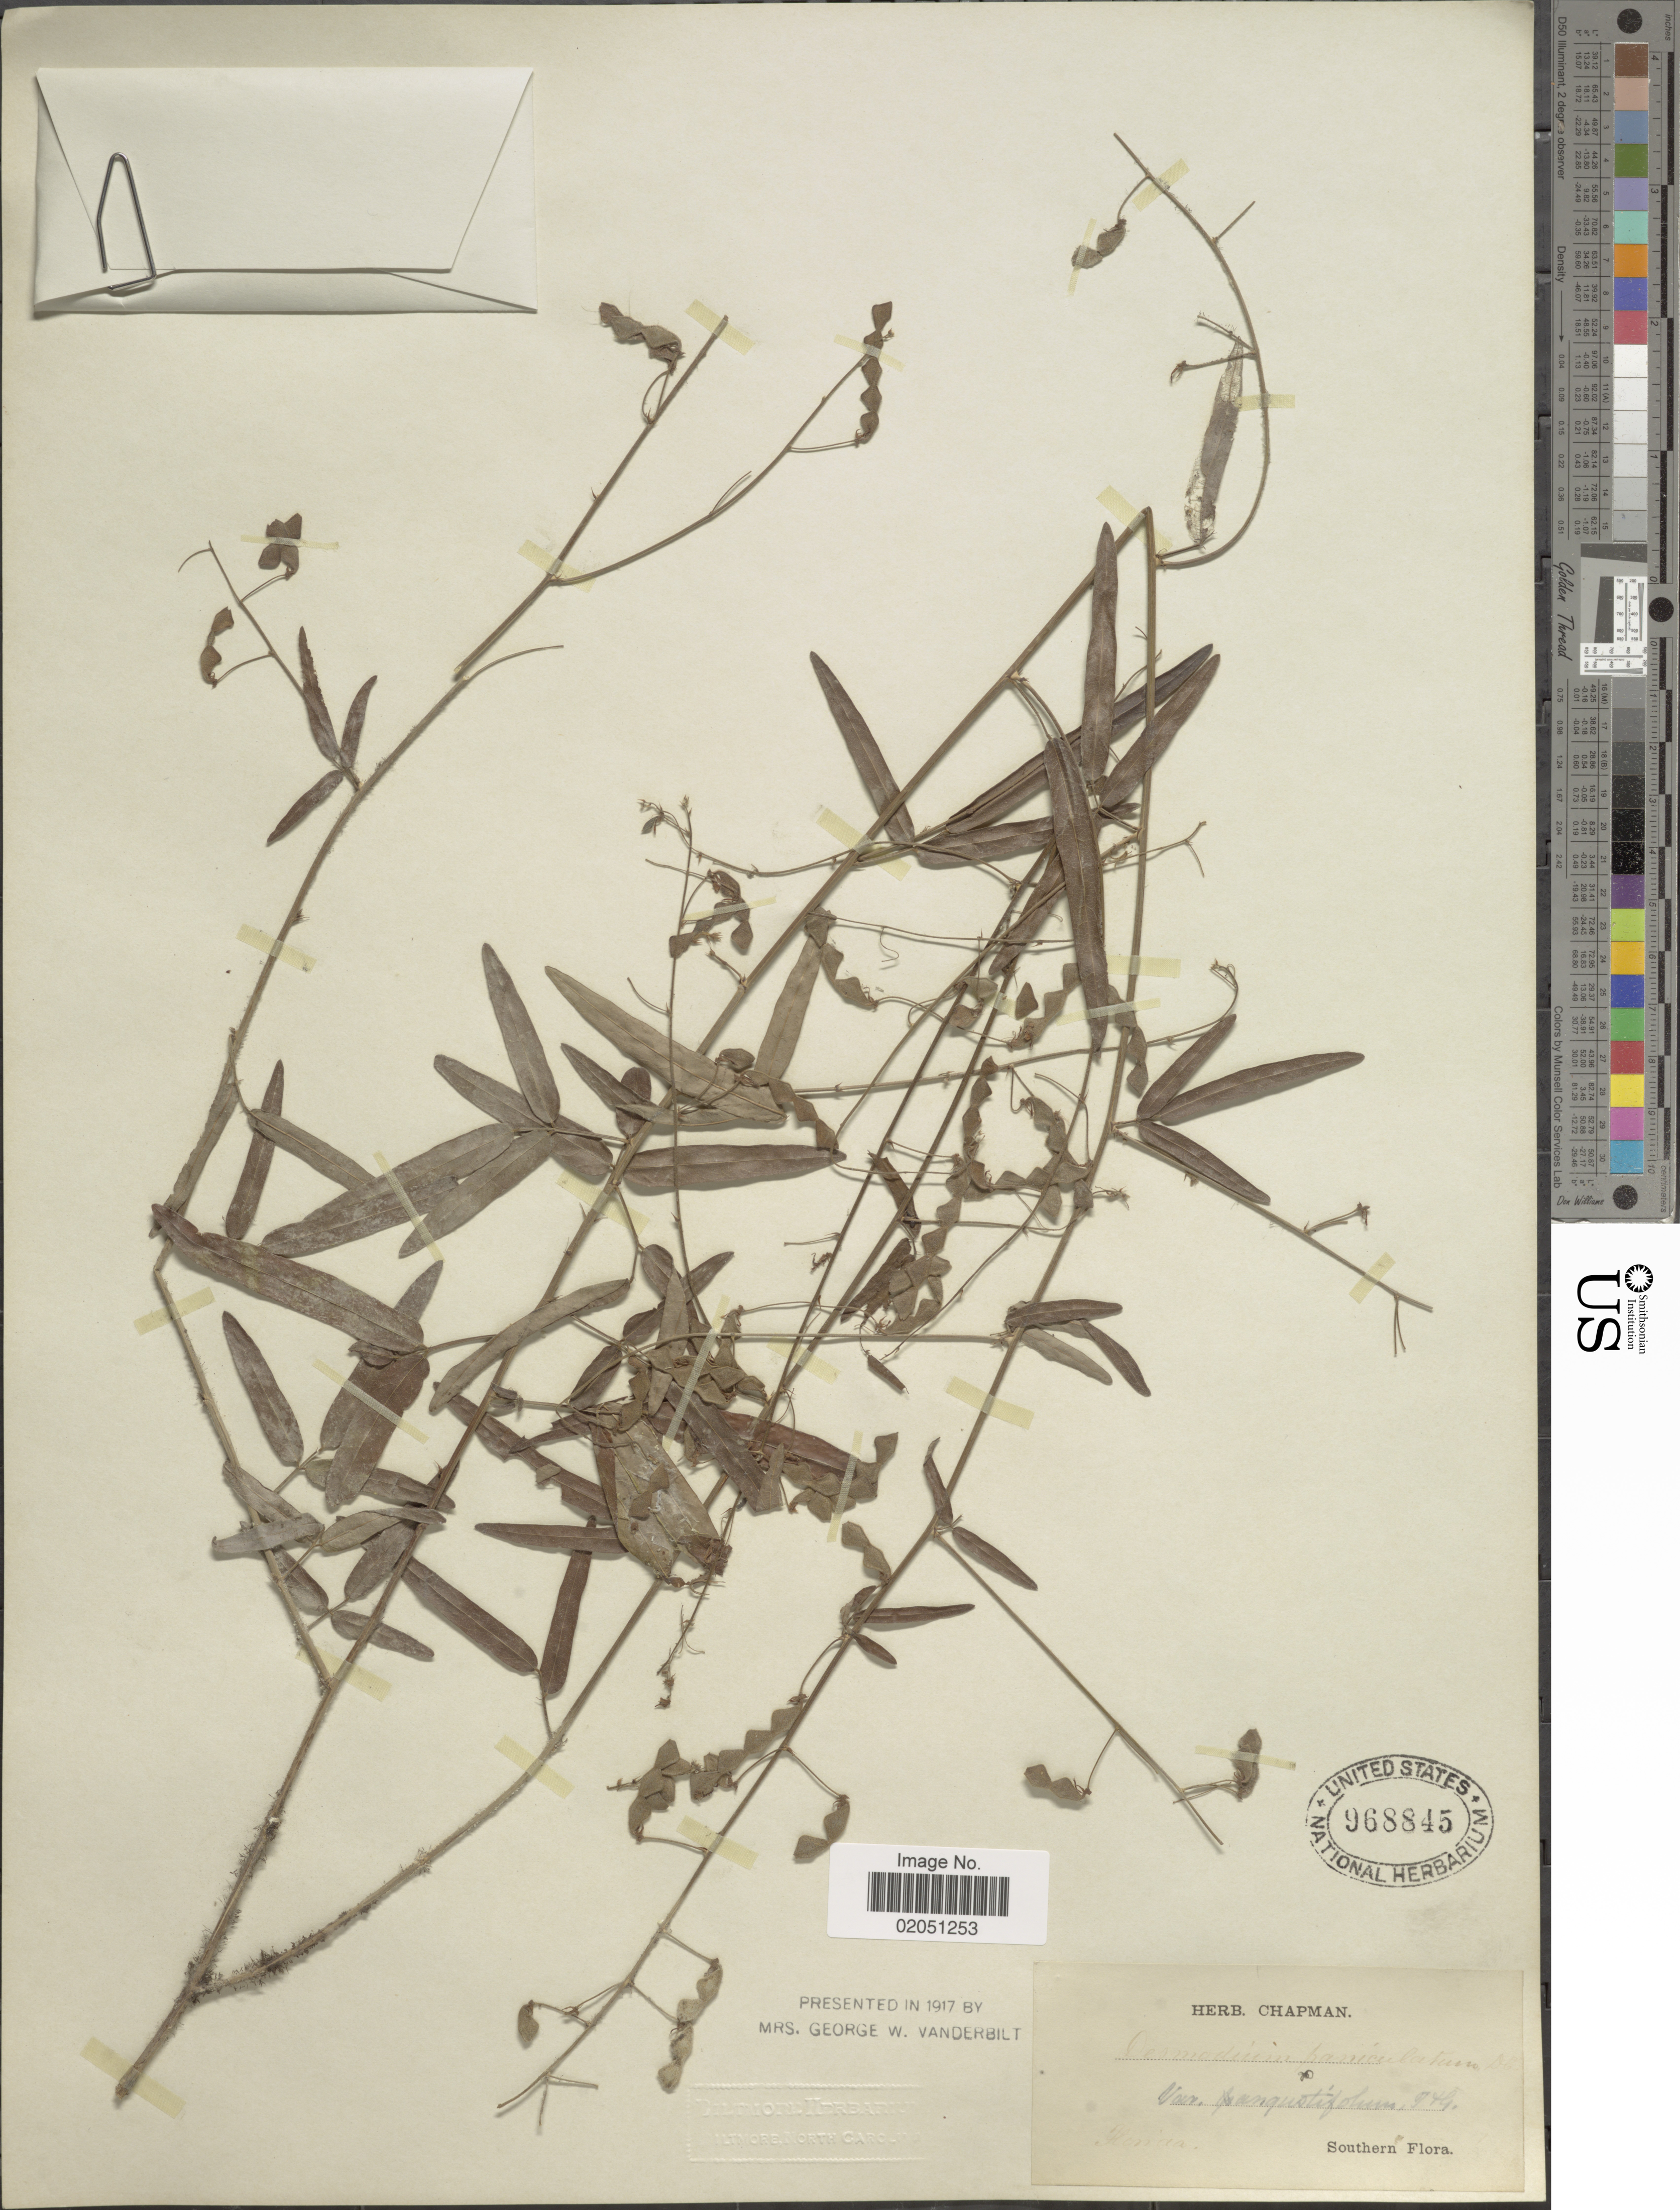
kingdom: Plantae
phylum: Tracheophyta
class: Magnoliopsida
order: Fabales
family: Fabaceae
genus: Desmodium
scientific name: Desmodium paniculatum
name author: (L.) DC.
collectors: ex herb. Chapman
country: United States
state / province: Georgia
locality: Southern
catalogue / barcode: US 968845